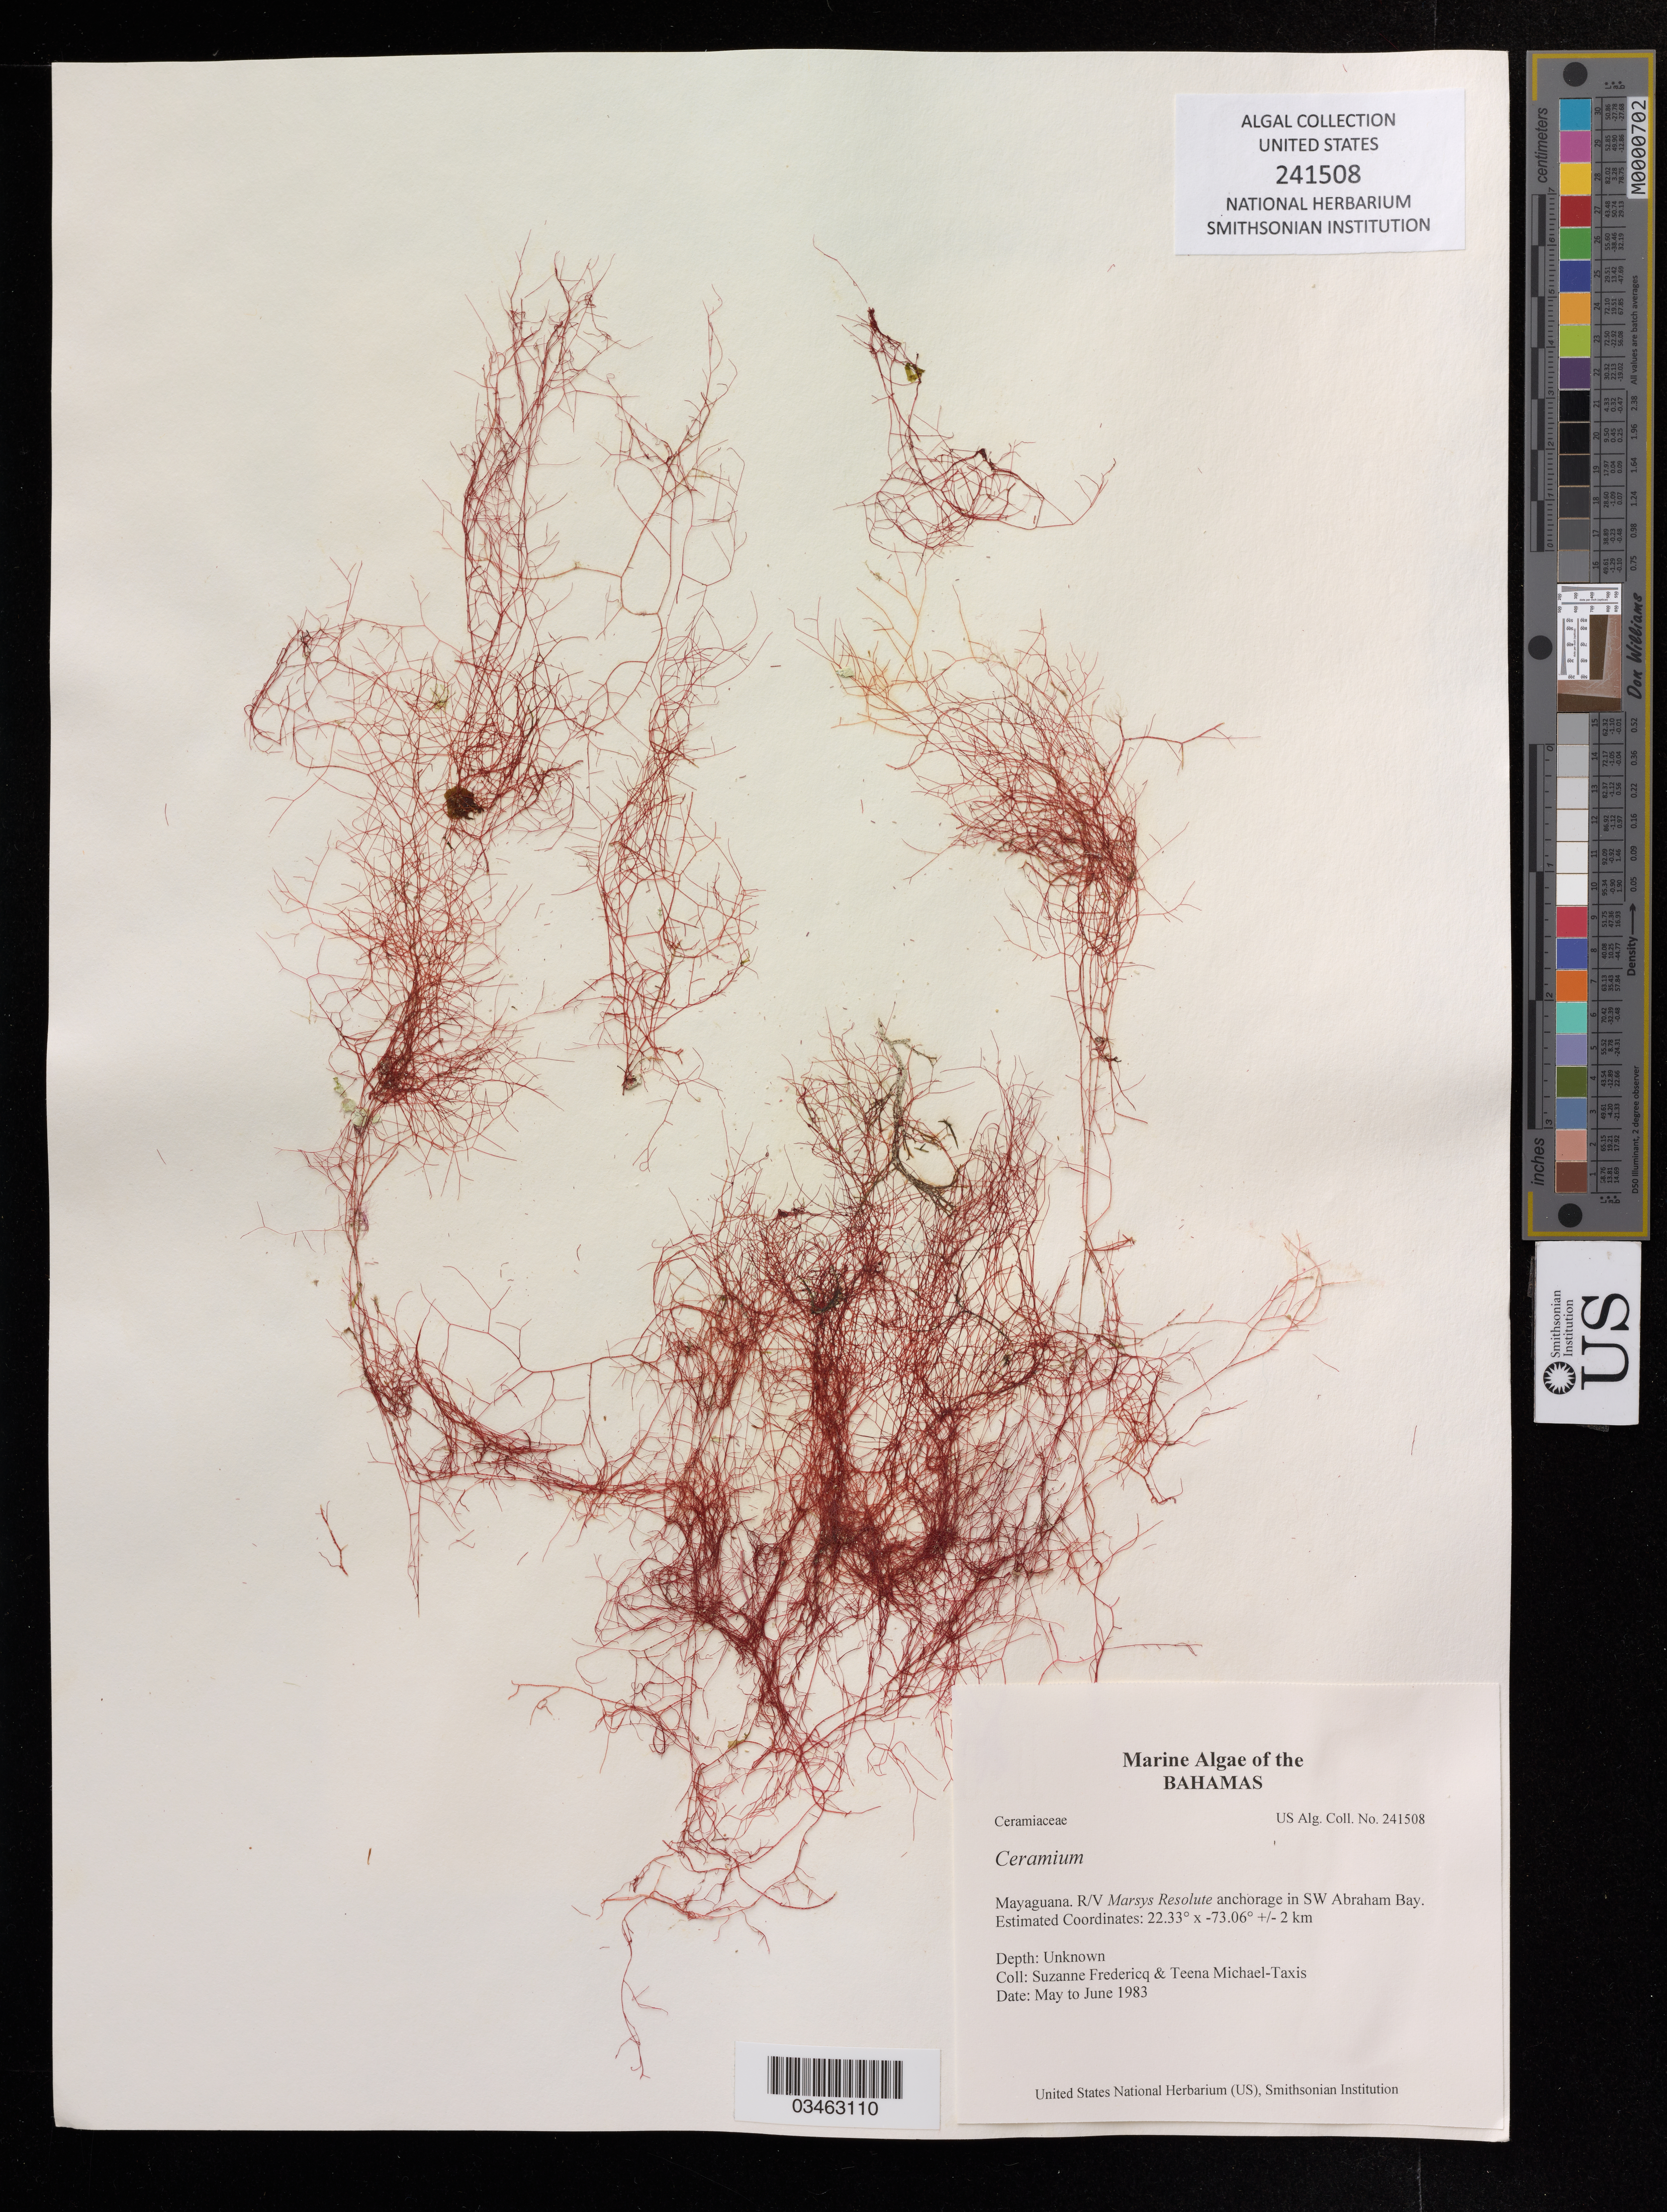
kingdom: Plantae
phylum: Rhodophyta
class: Florideophyceae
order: Ceramiales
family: Ceramiaceae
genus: Ceramium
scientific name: Ceramium sp.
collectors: S. Fredericq & T. Michael-Taxis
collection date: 1983-05/1983-06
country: Bahamas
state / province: Mayaguana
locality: R/V Marsys Resolute anchorage in SW Abraham Bay.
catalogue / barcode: US 241508